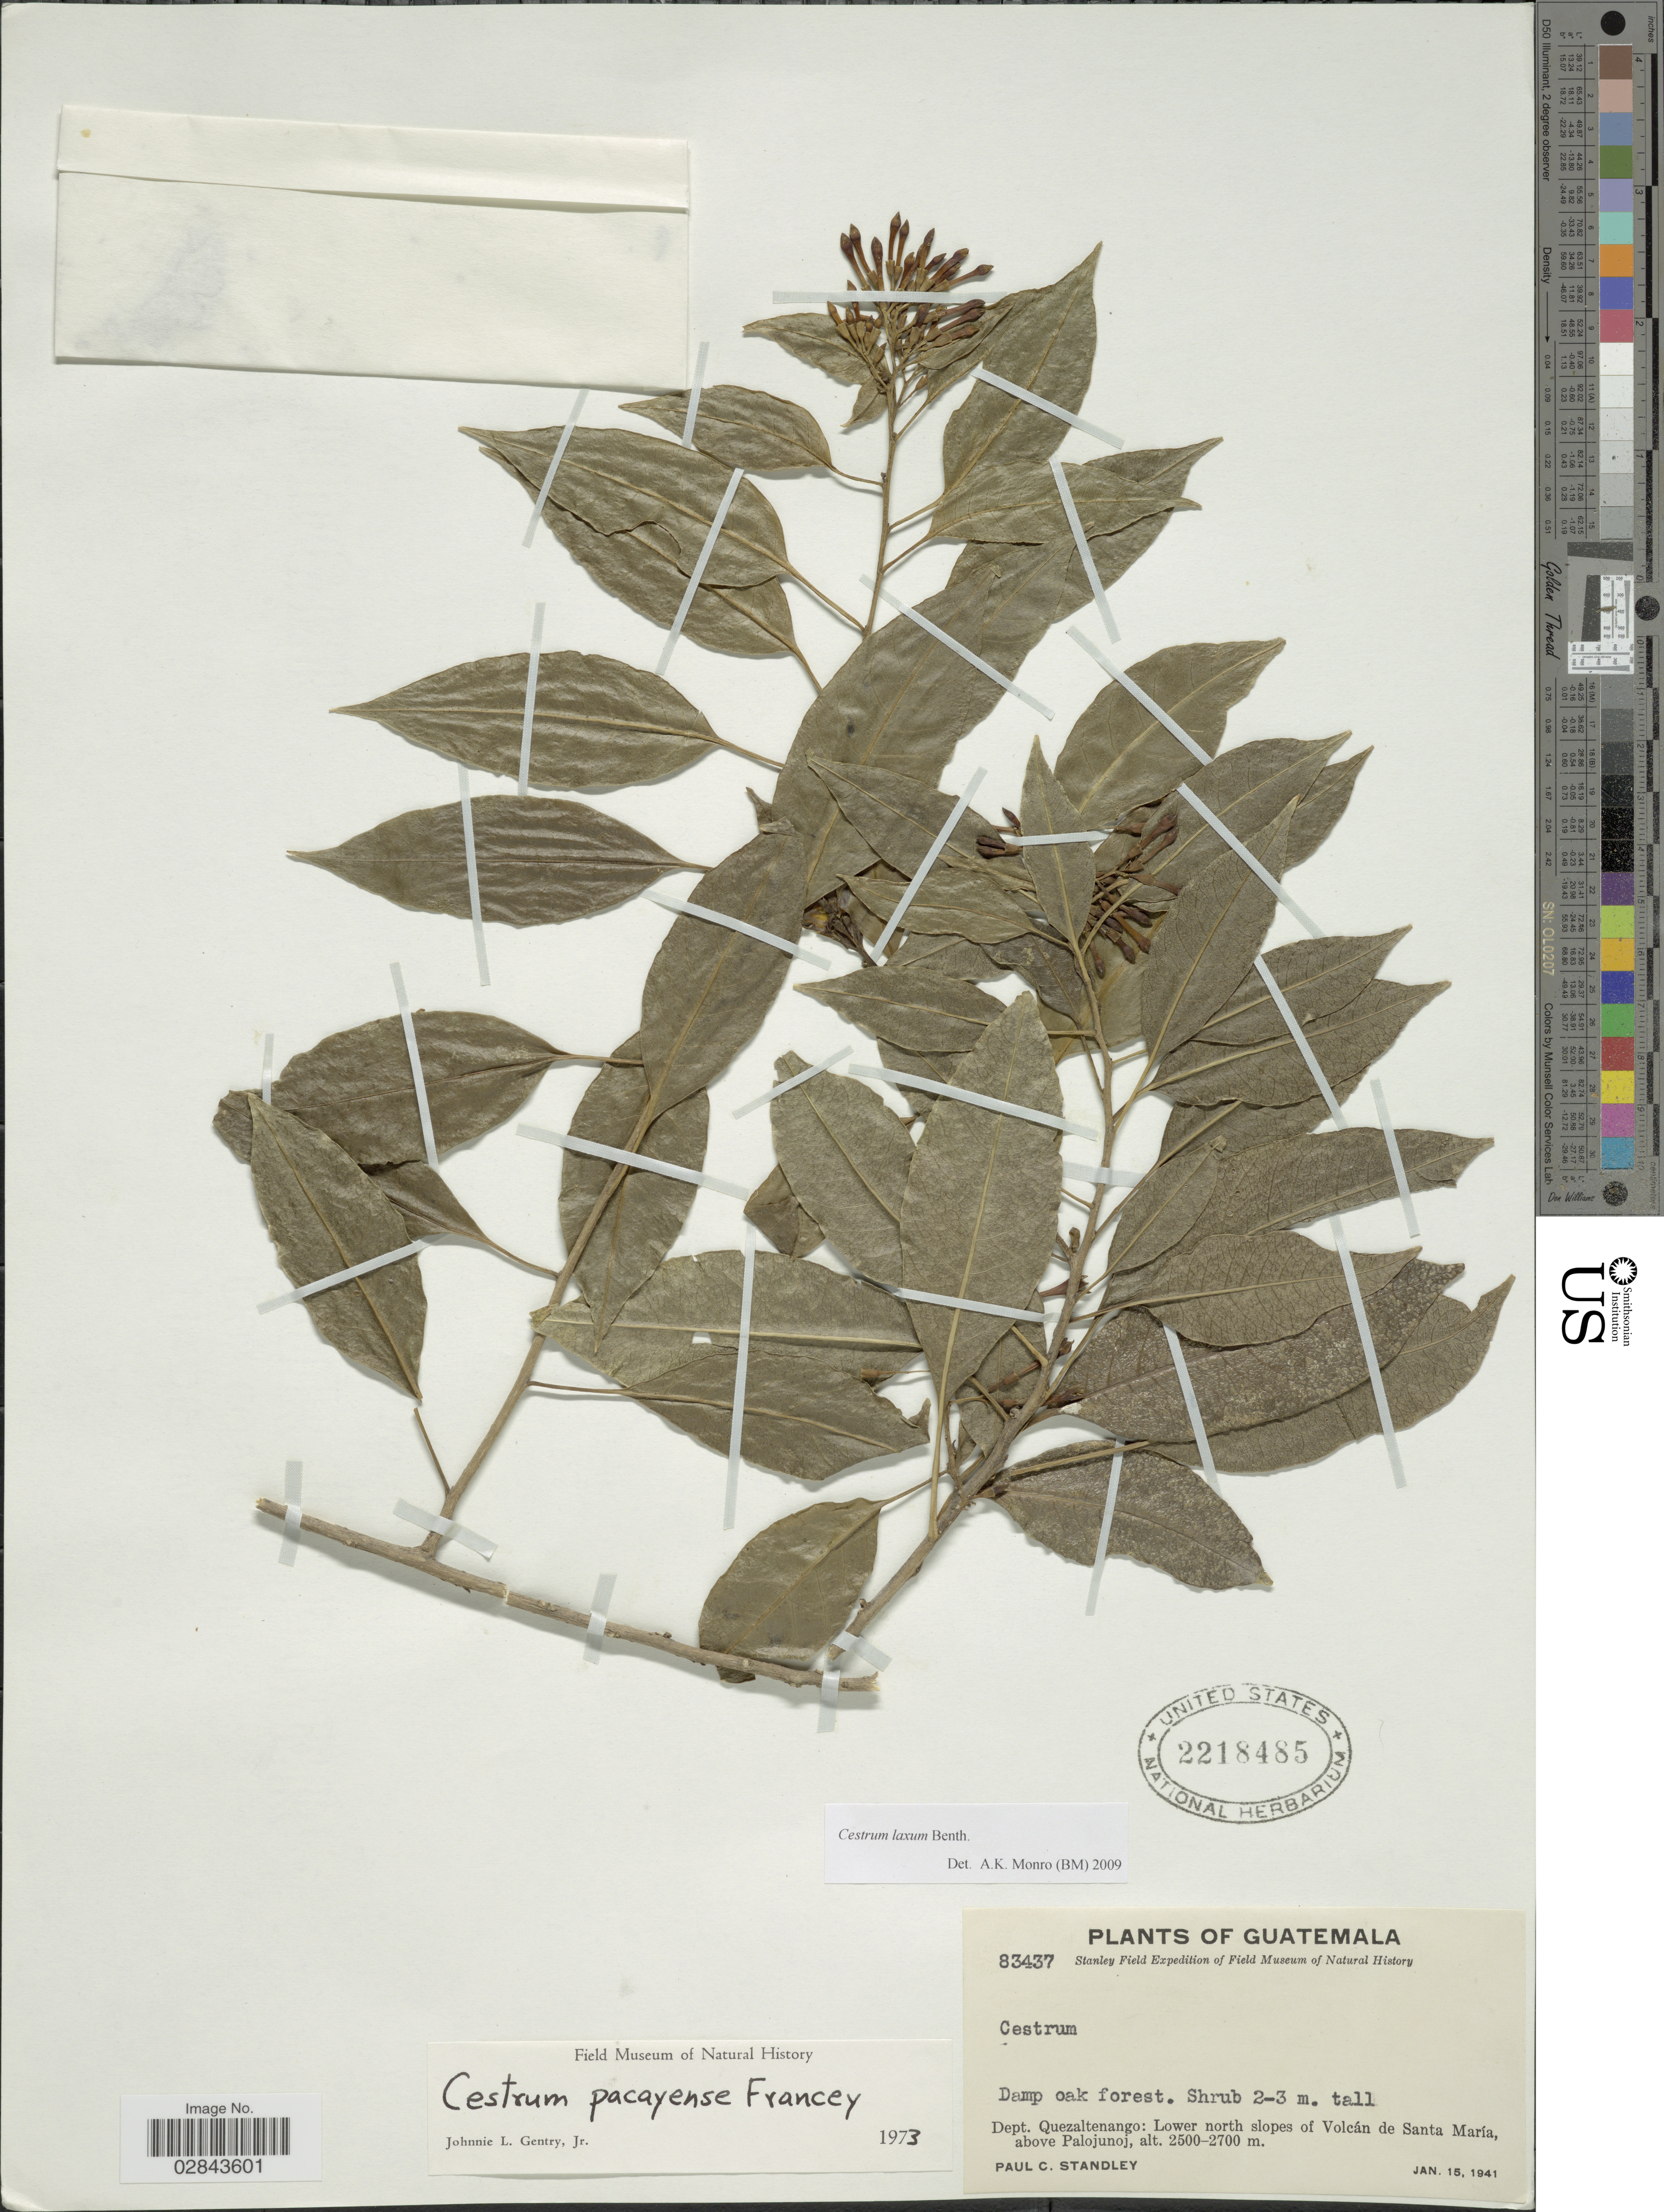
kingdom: Plantae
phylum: Tracheophyta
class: Magnoliopsida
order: Solanales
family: Solanaceae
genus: Cestrum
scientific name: Cestrum laxum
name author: Benth.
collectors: P. C. Standley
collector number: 83437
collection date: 1941-01-15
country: Guatemala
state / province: Quetzaltenango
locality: Dept. Quezaltenango: Lower north slopes of Volcán de Santa María, above Palojunoj.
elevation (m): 2500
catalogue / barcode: US 2218485